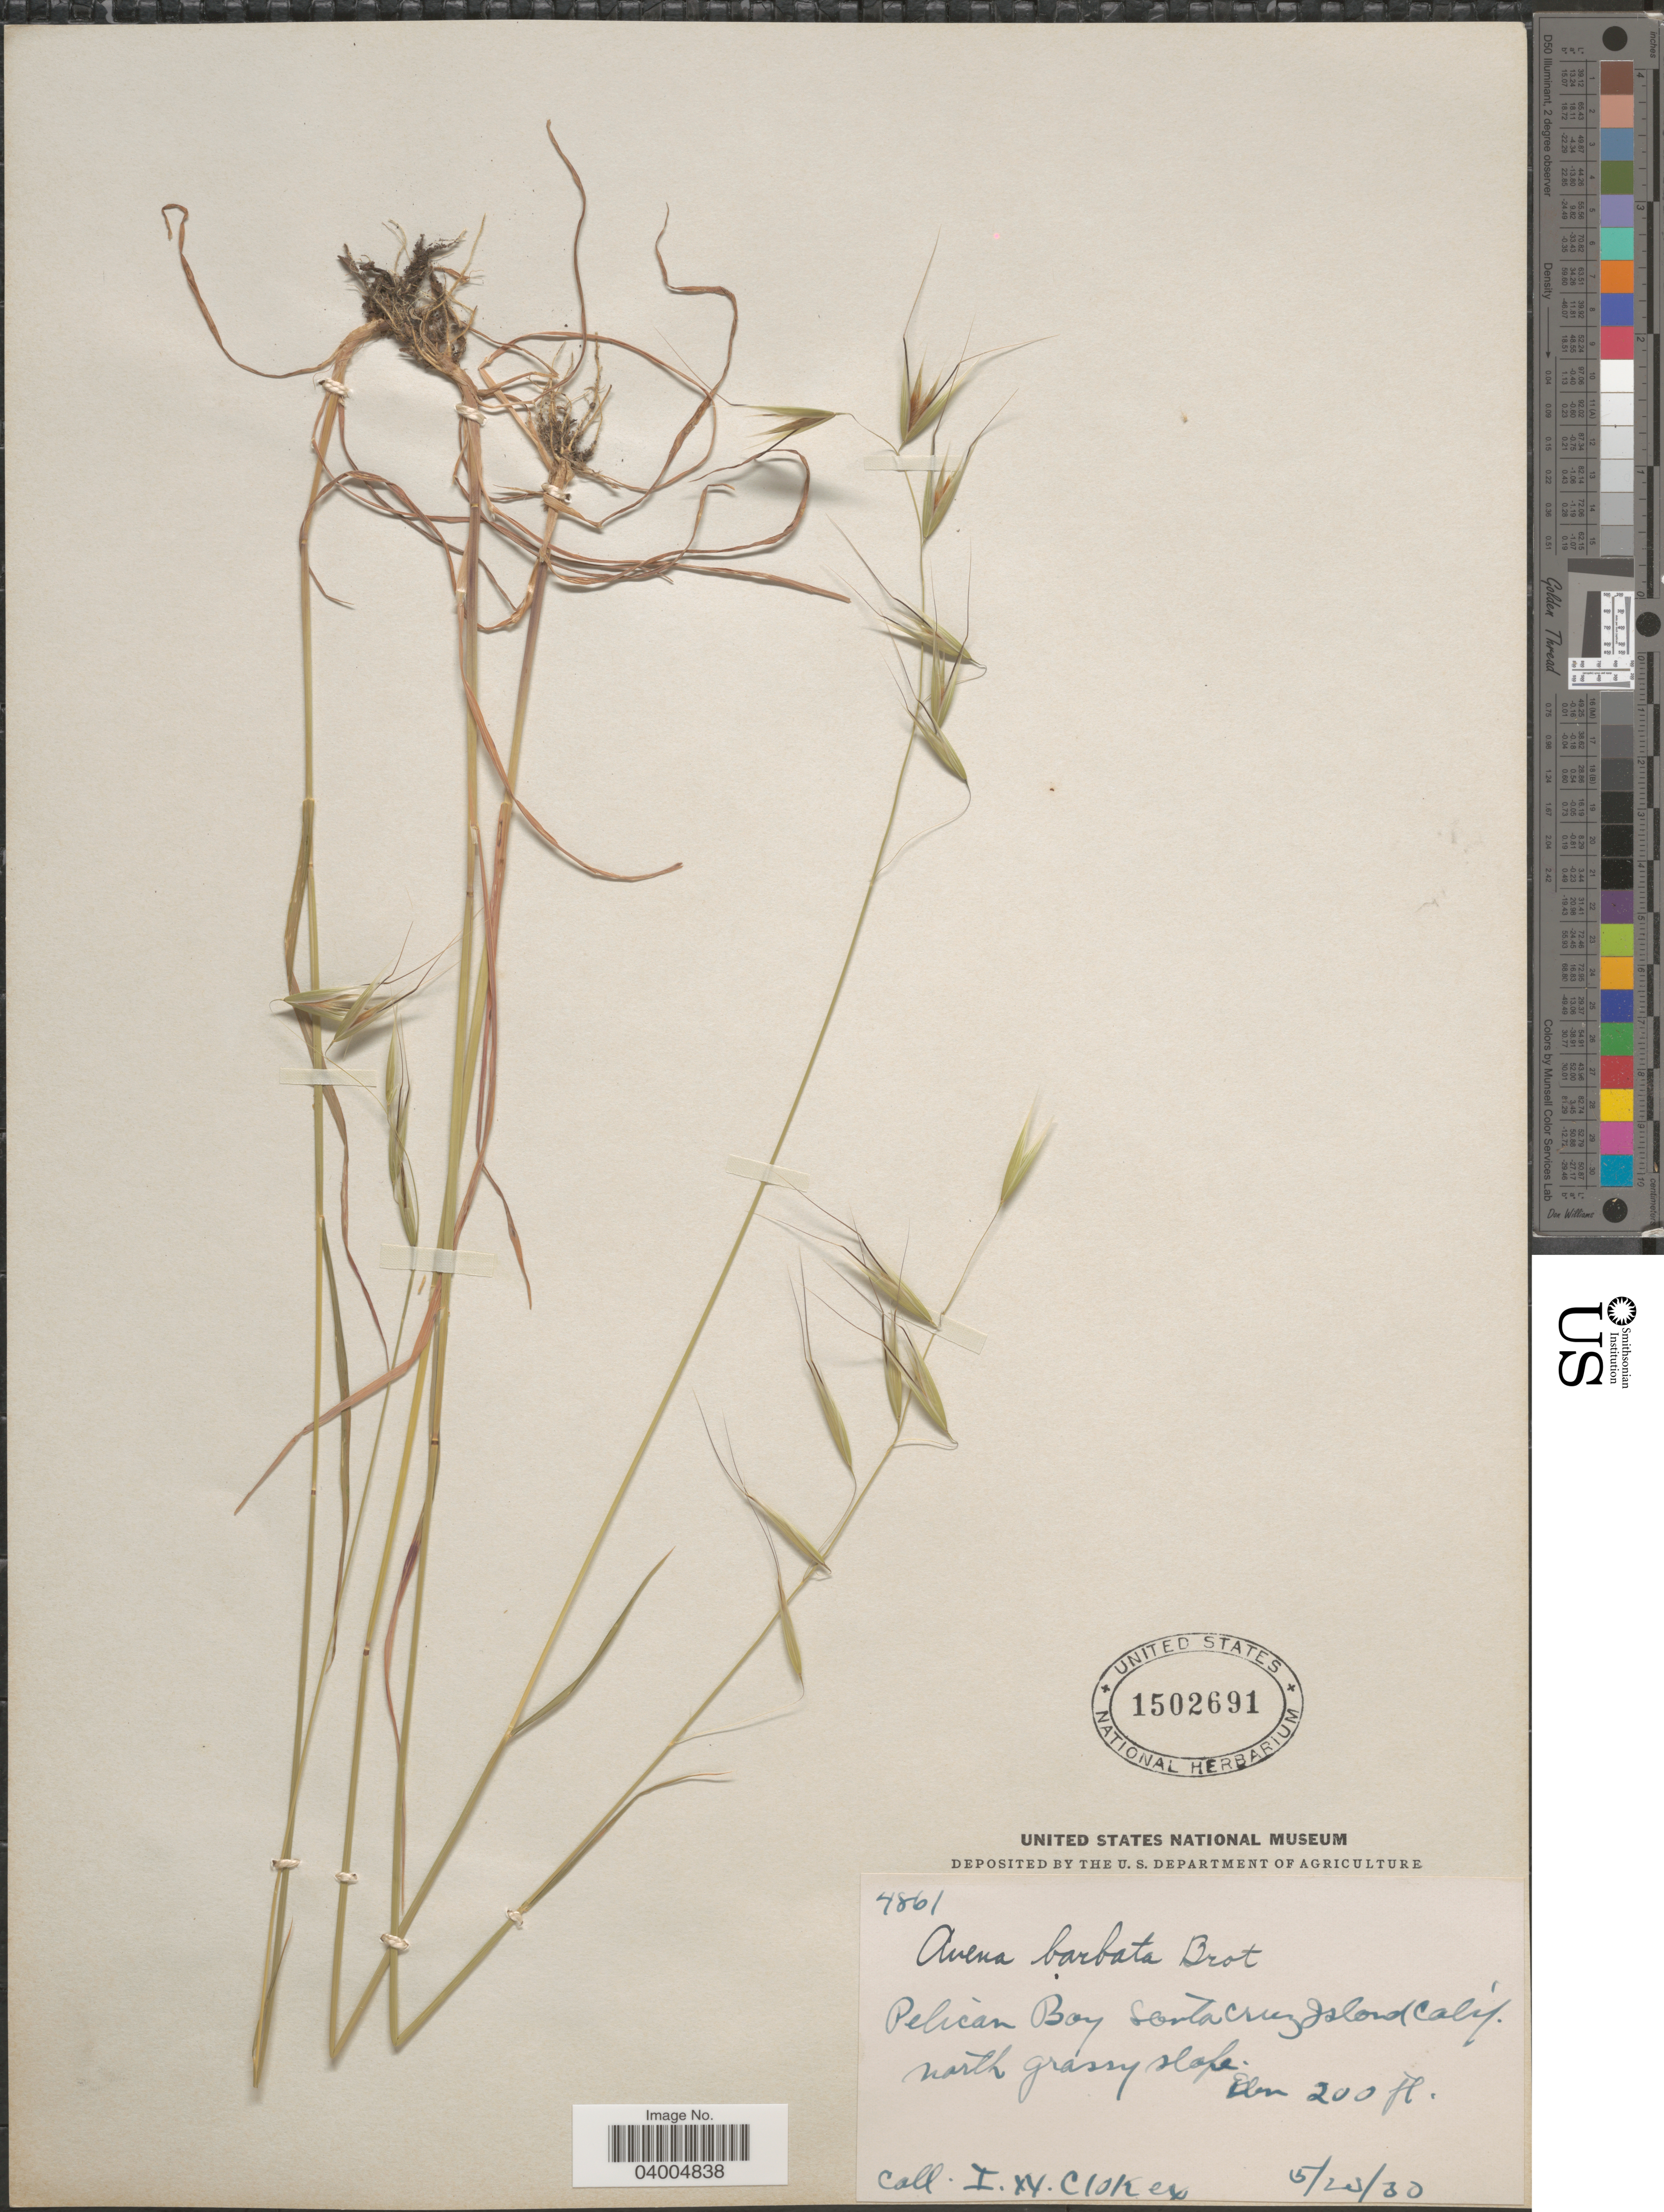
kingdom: Plantae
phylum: Tracheophyta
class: Liliopsida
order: Poales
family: Poaceae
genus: Avena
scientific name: Avena barbata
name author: Pott ex Link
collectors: I. W. Clokey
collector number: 4861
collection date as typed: Transcribed d/m/y: 20/5/30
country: United States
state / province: California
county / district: Santa Barbara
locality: Pelican Bay Santa Cruz Island north grassy slope.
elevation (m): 61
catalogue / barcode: US 1502691